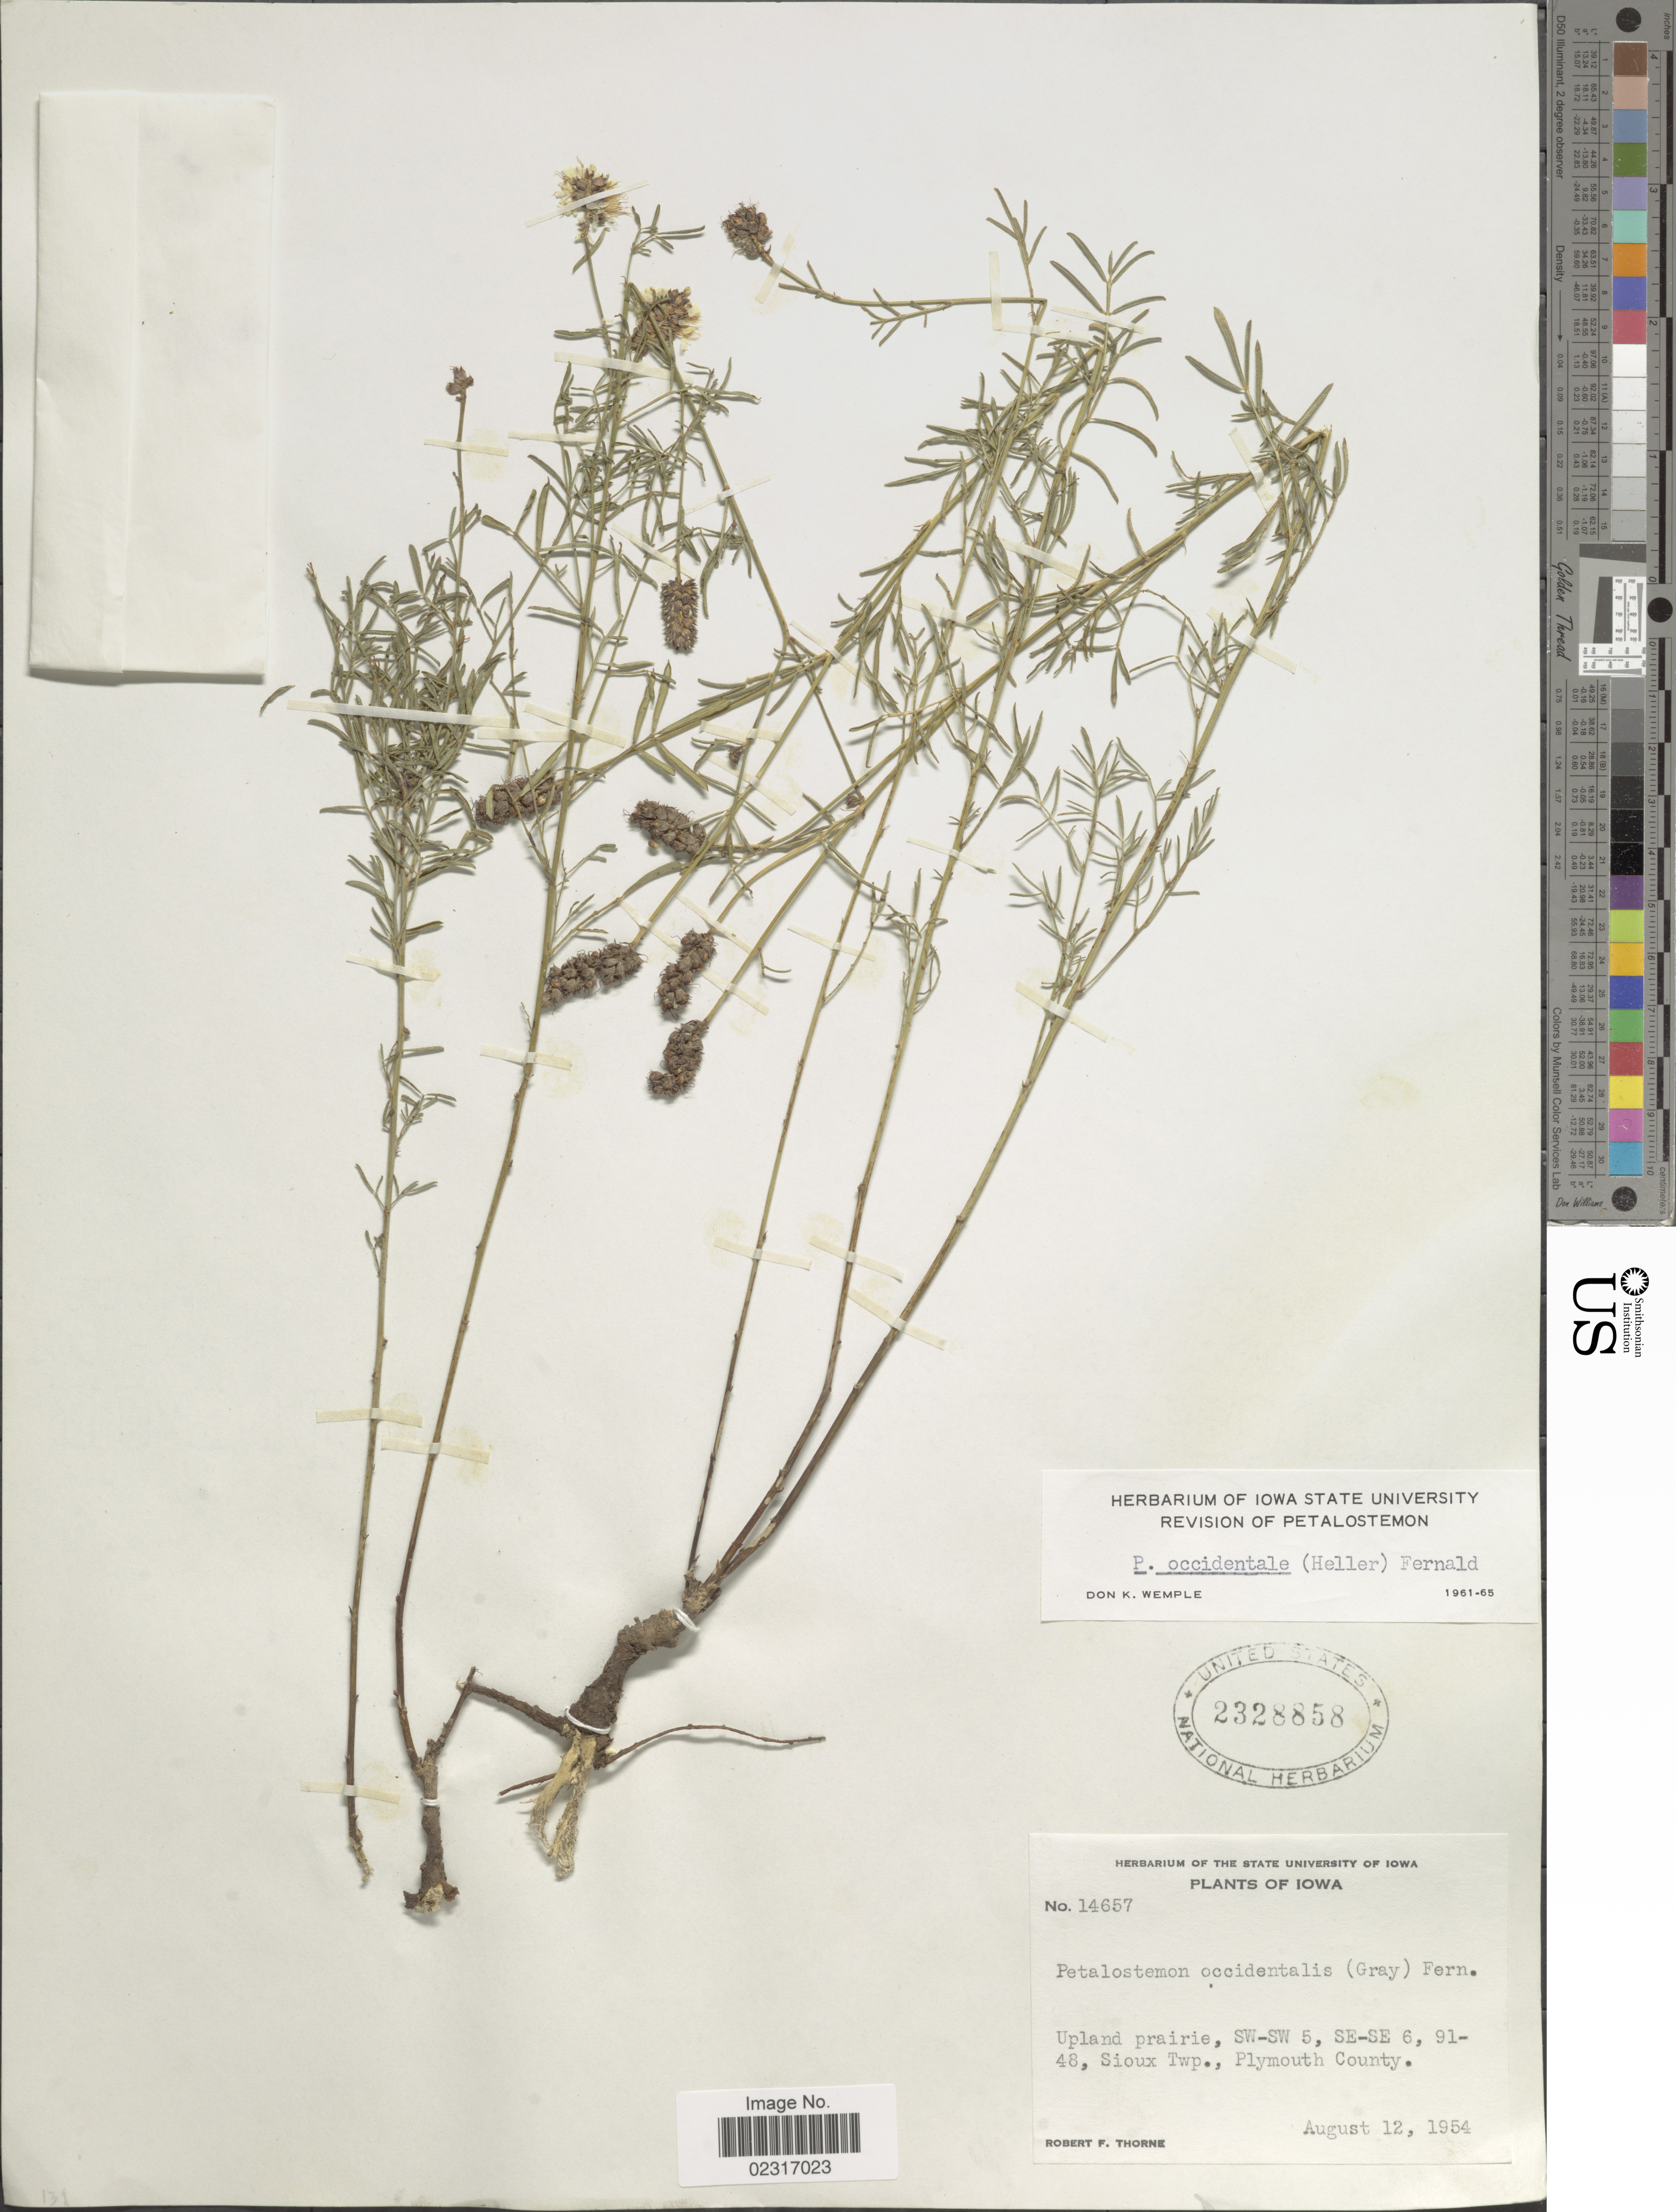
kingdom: Plantae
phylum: Tracheophyta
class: Magnoliopsida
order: Fabales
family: Fabaceae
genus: Dalea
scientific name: Dalea candida var. oligophylla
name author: (Torr) Shinners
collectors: R. F. Thorne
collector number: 14657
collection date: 1954-08-12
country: United States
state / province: Iowa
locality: Upland prairie, SW-SW 5, SE-SE 6, 91-48, Sioux Twp., Plymouth County.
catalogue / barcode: US 2328858